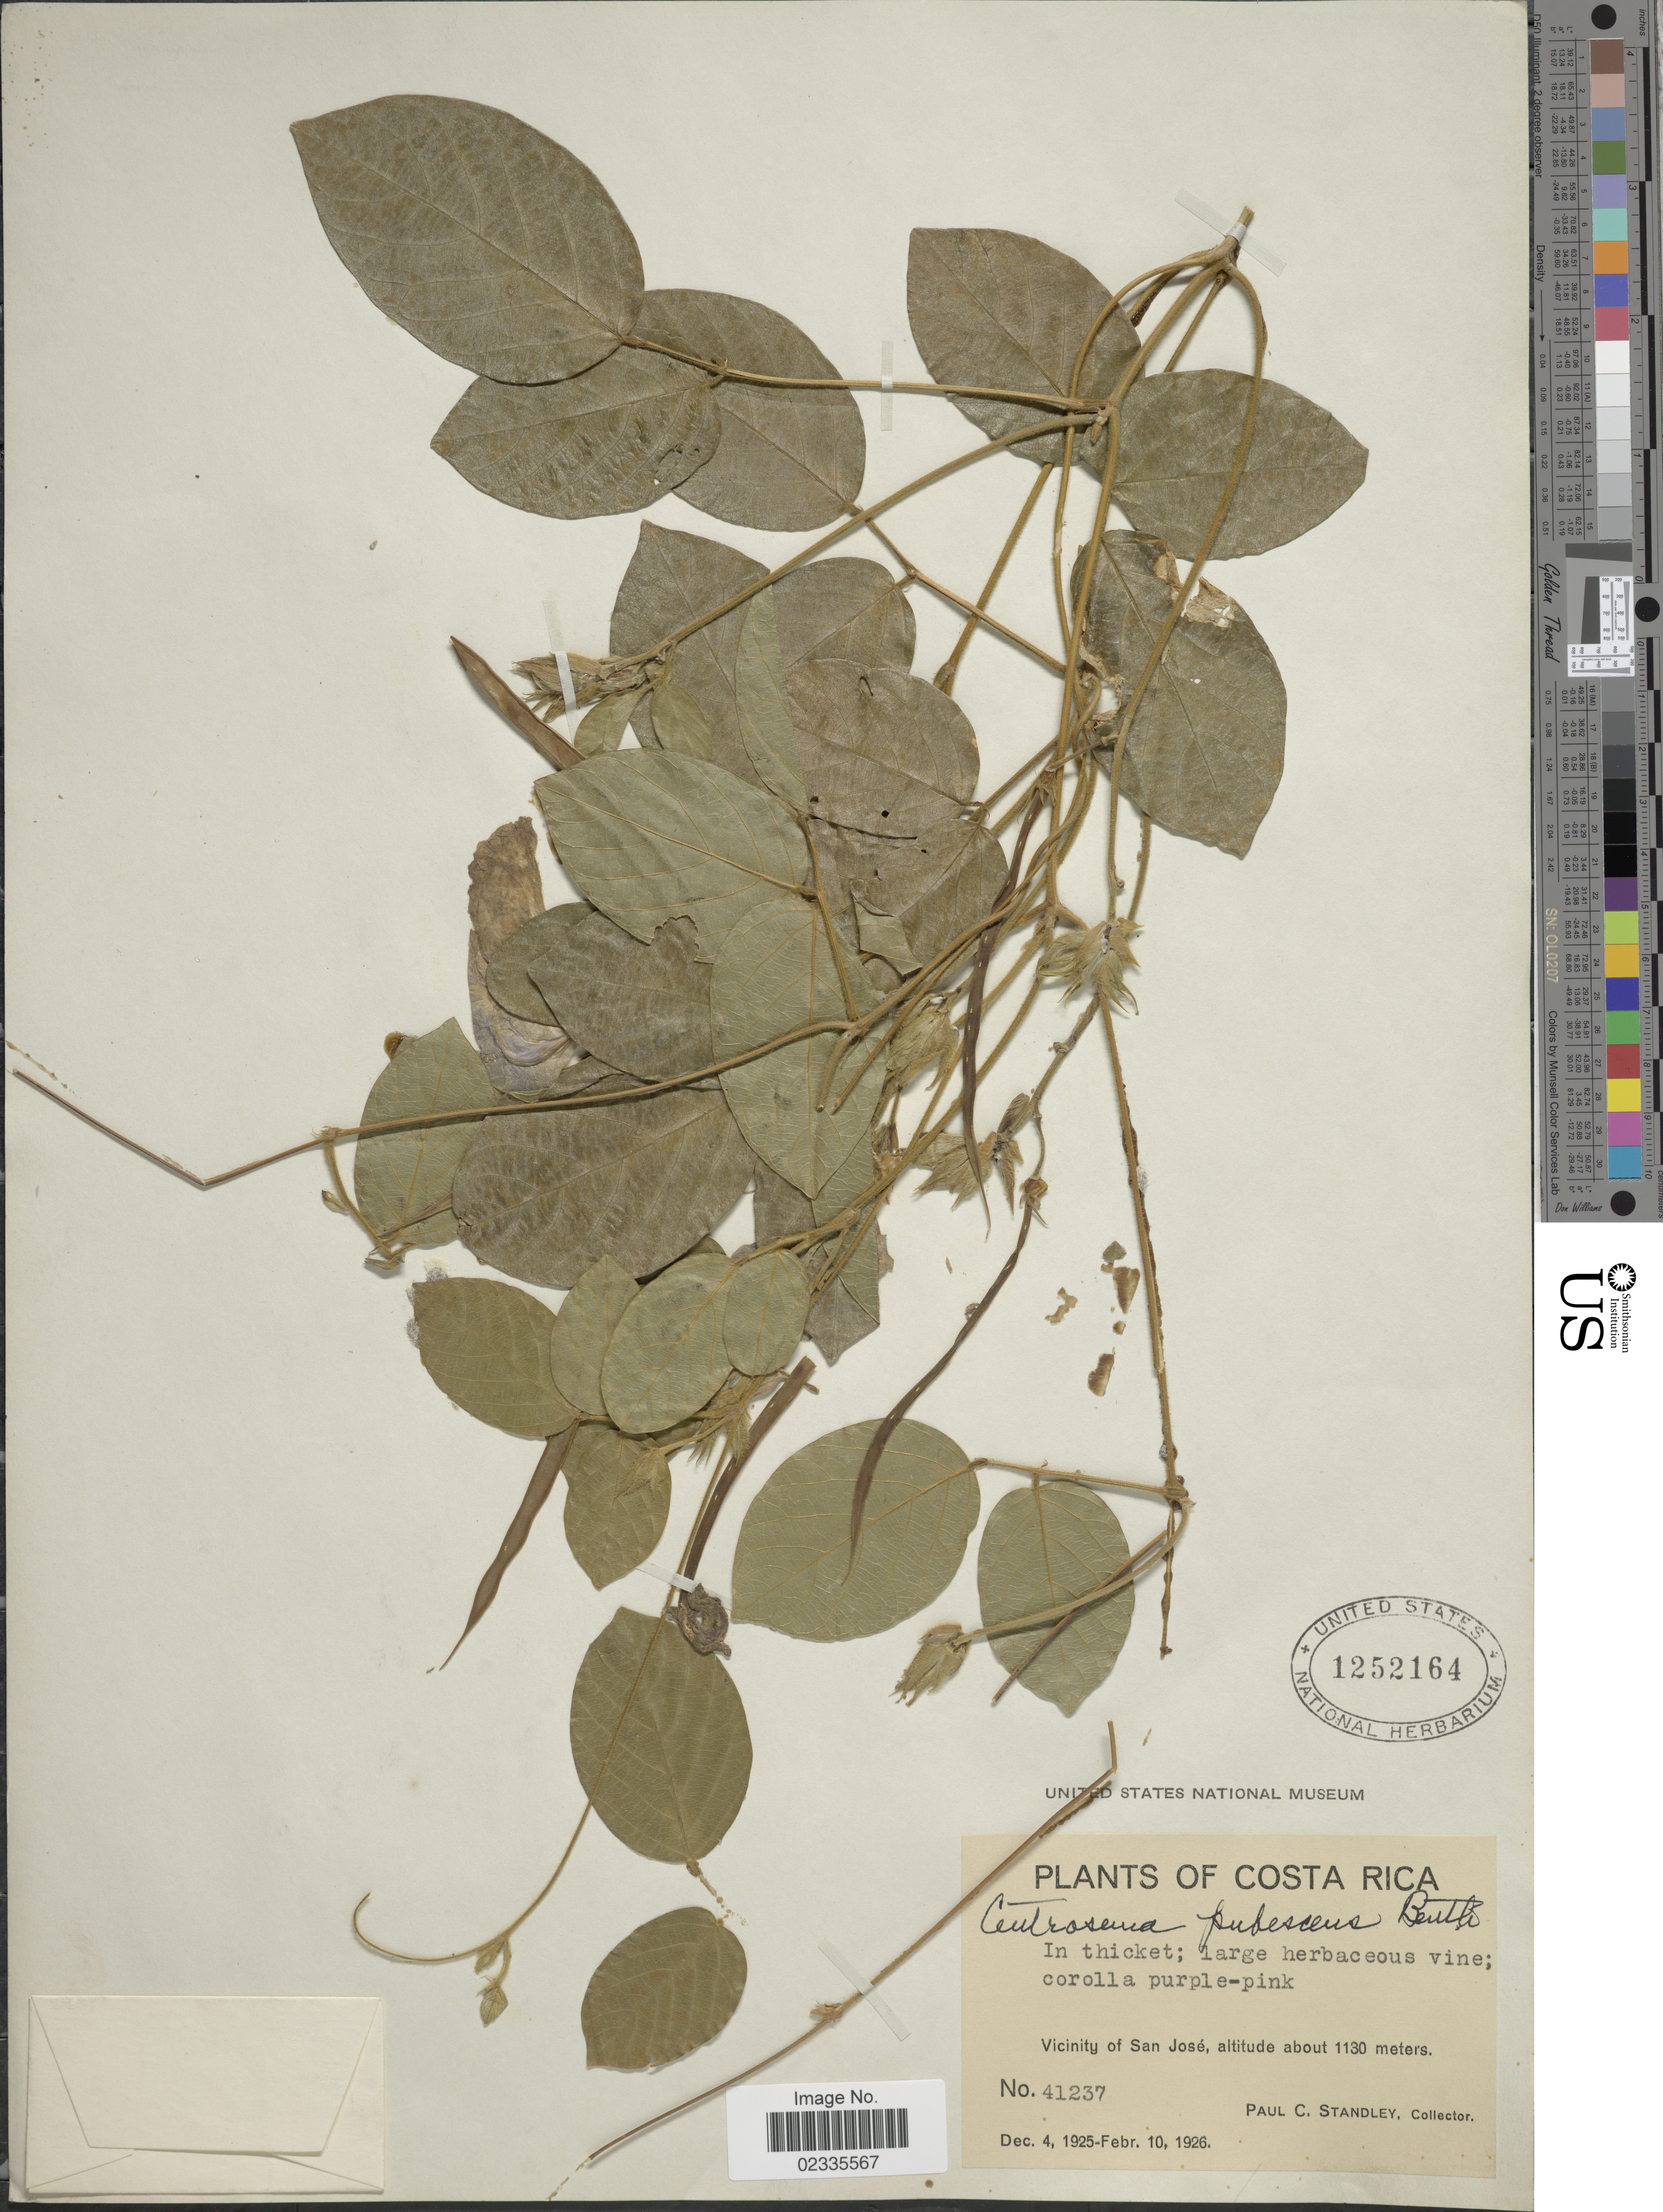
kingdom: Plantae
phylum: Tracheophyta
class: Magnoliopsida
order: Fabales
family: Fabaceae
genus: Centrosema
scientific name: Centrosema pubescens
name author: Benth.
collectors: P. C. Standley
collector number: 41237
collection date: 1925-12-04/1926-02-10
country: Costa Rica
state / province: San José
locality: Vicinity of San Jose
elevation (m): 1130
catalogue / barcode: US 1252164